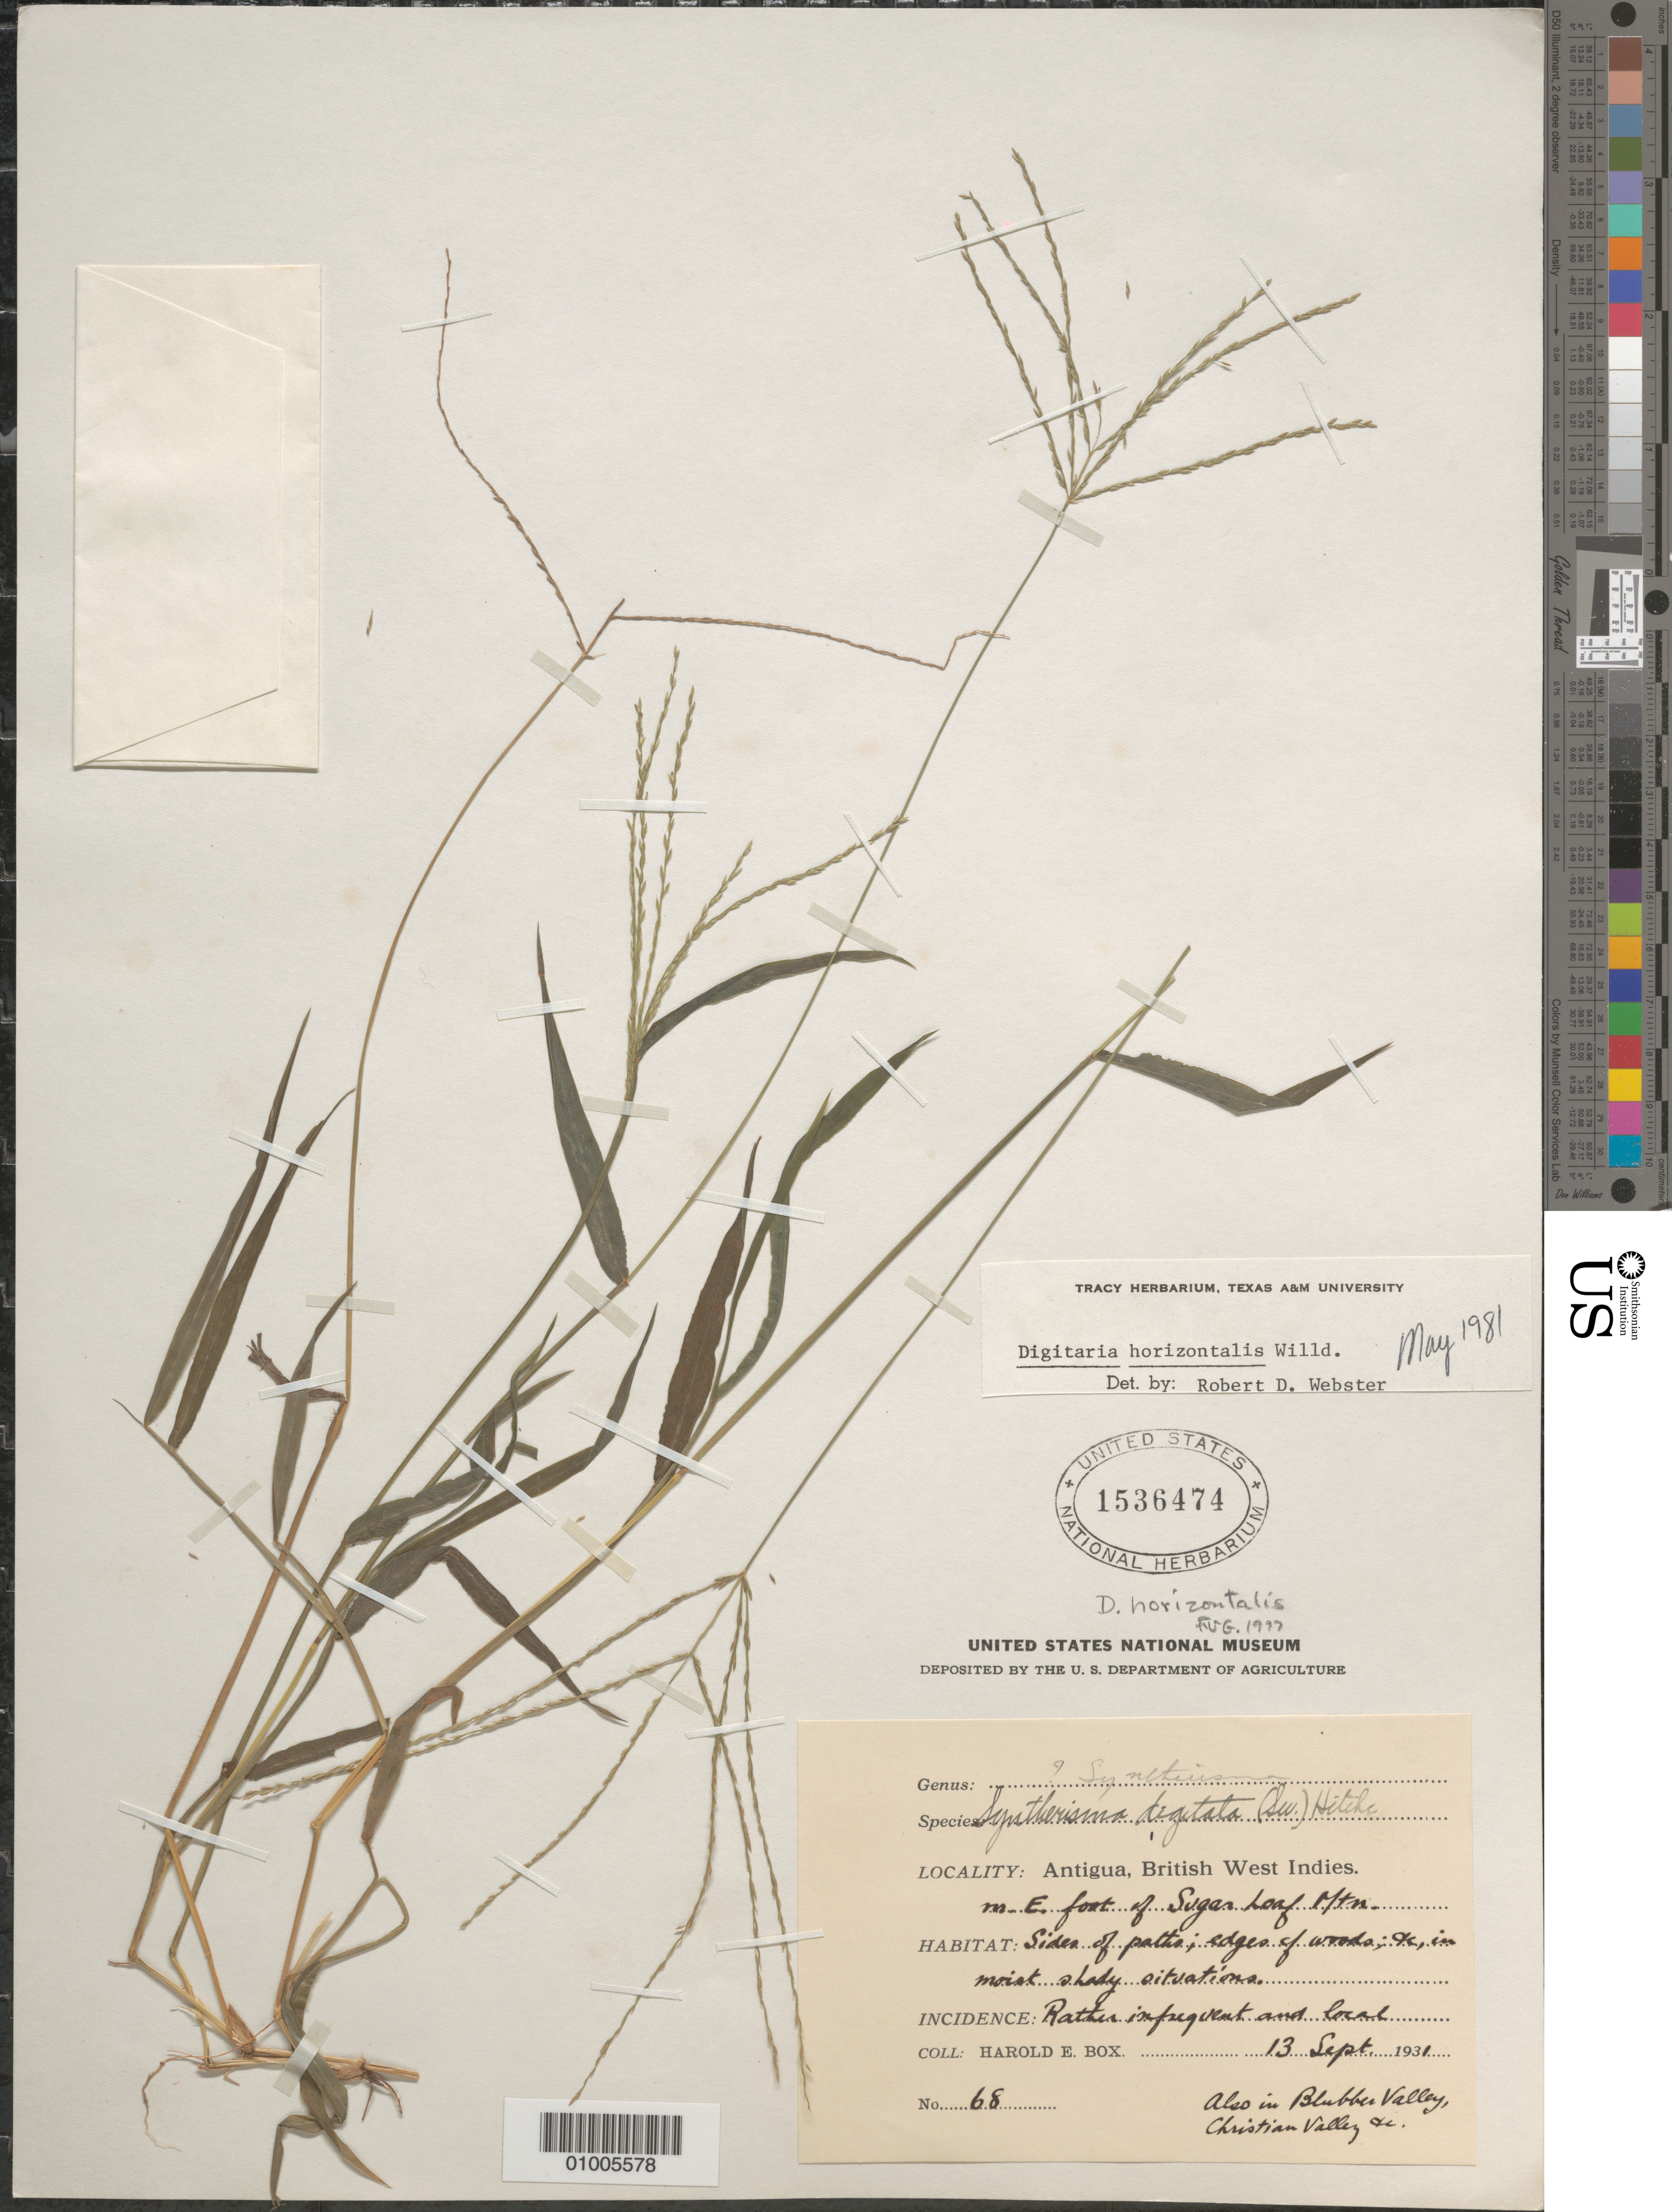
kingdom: Plantae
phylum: Tracheophyta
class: Liliopsida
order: Poales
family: Poaceae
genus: Digitaria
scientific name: Digitaria horizontalis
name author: Willd.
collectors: H. E. Box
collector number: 68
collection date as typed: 13 Sep 1931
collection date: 1931-09-13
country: Antigua and Barbuda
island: Leeward Is.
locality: NE front of sugar Loaf Mountain, sides of paths, edges of woods, in moist, shady situations, also in Blubber valley and christian Valley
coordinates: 0 N, 0 E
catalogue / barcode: US 1536474